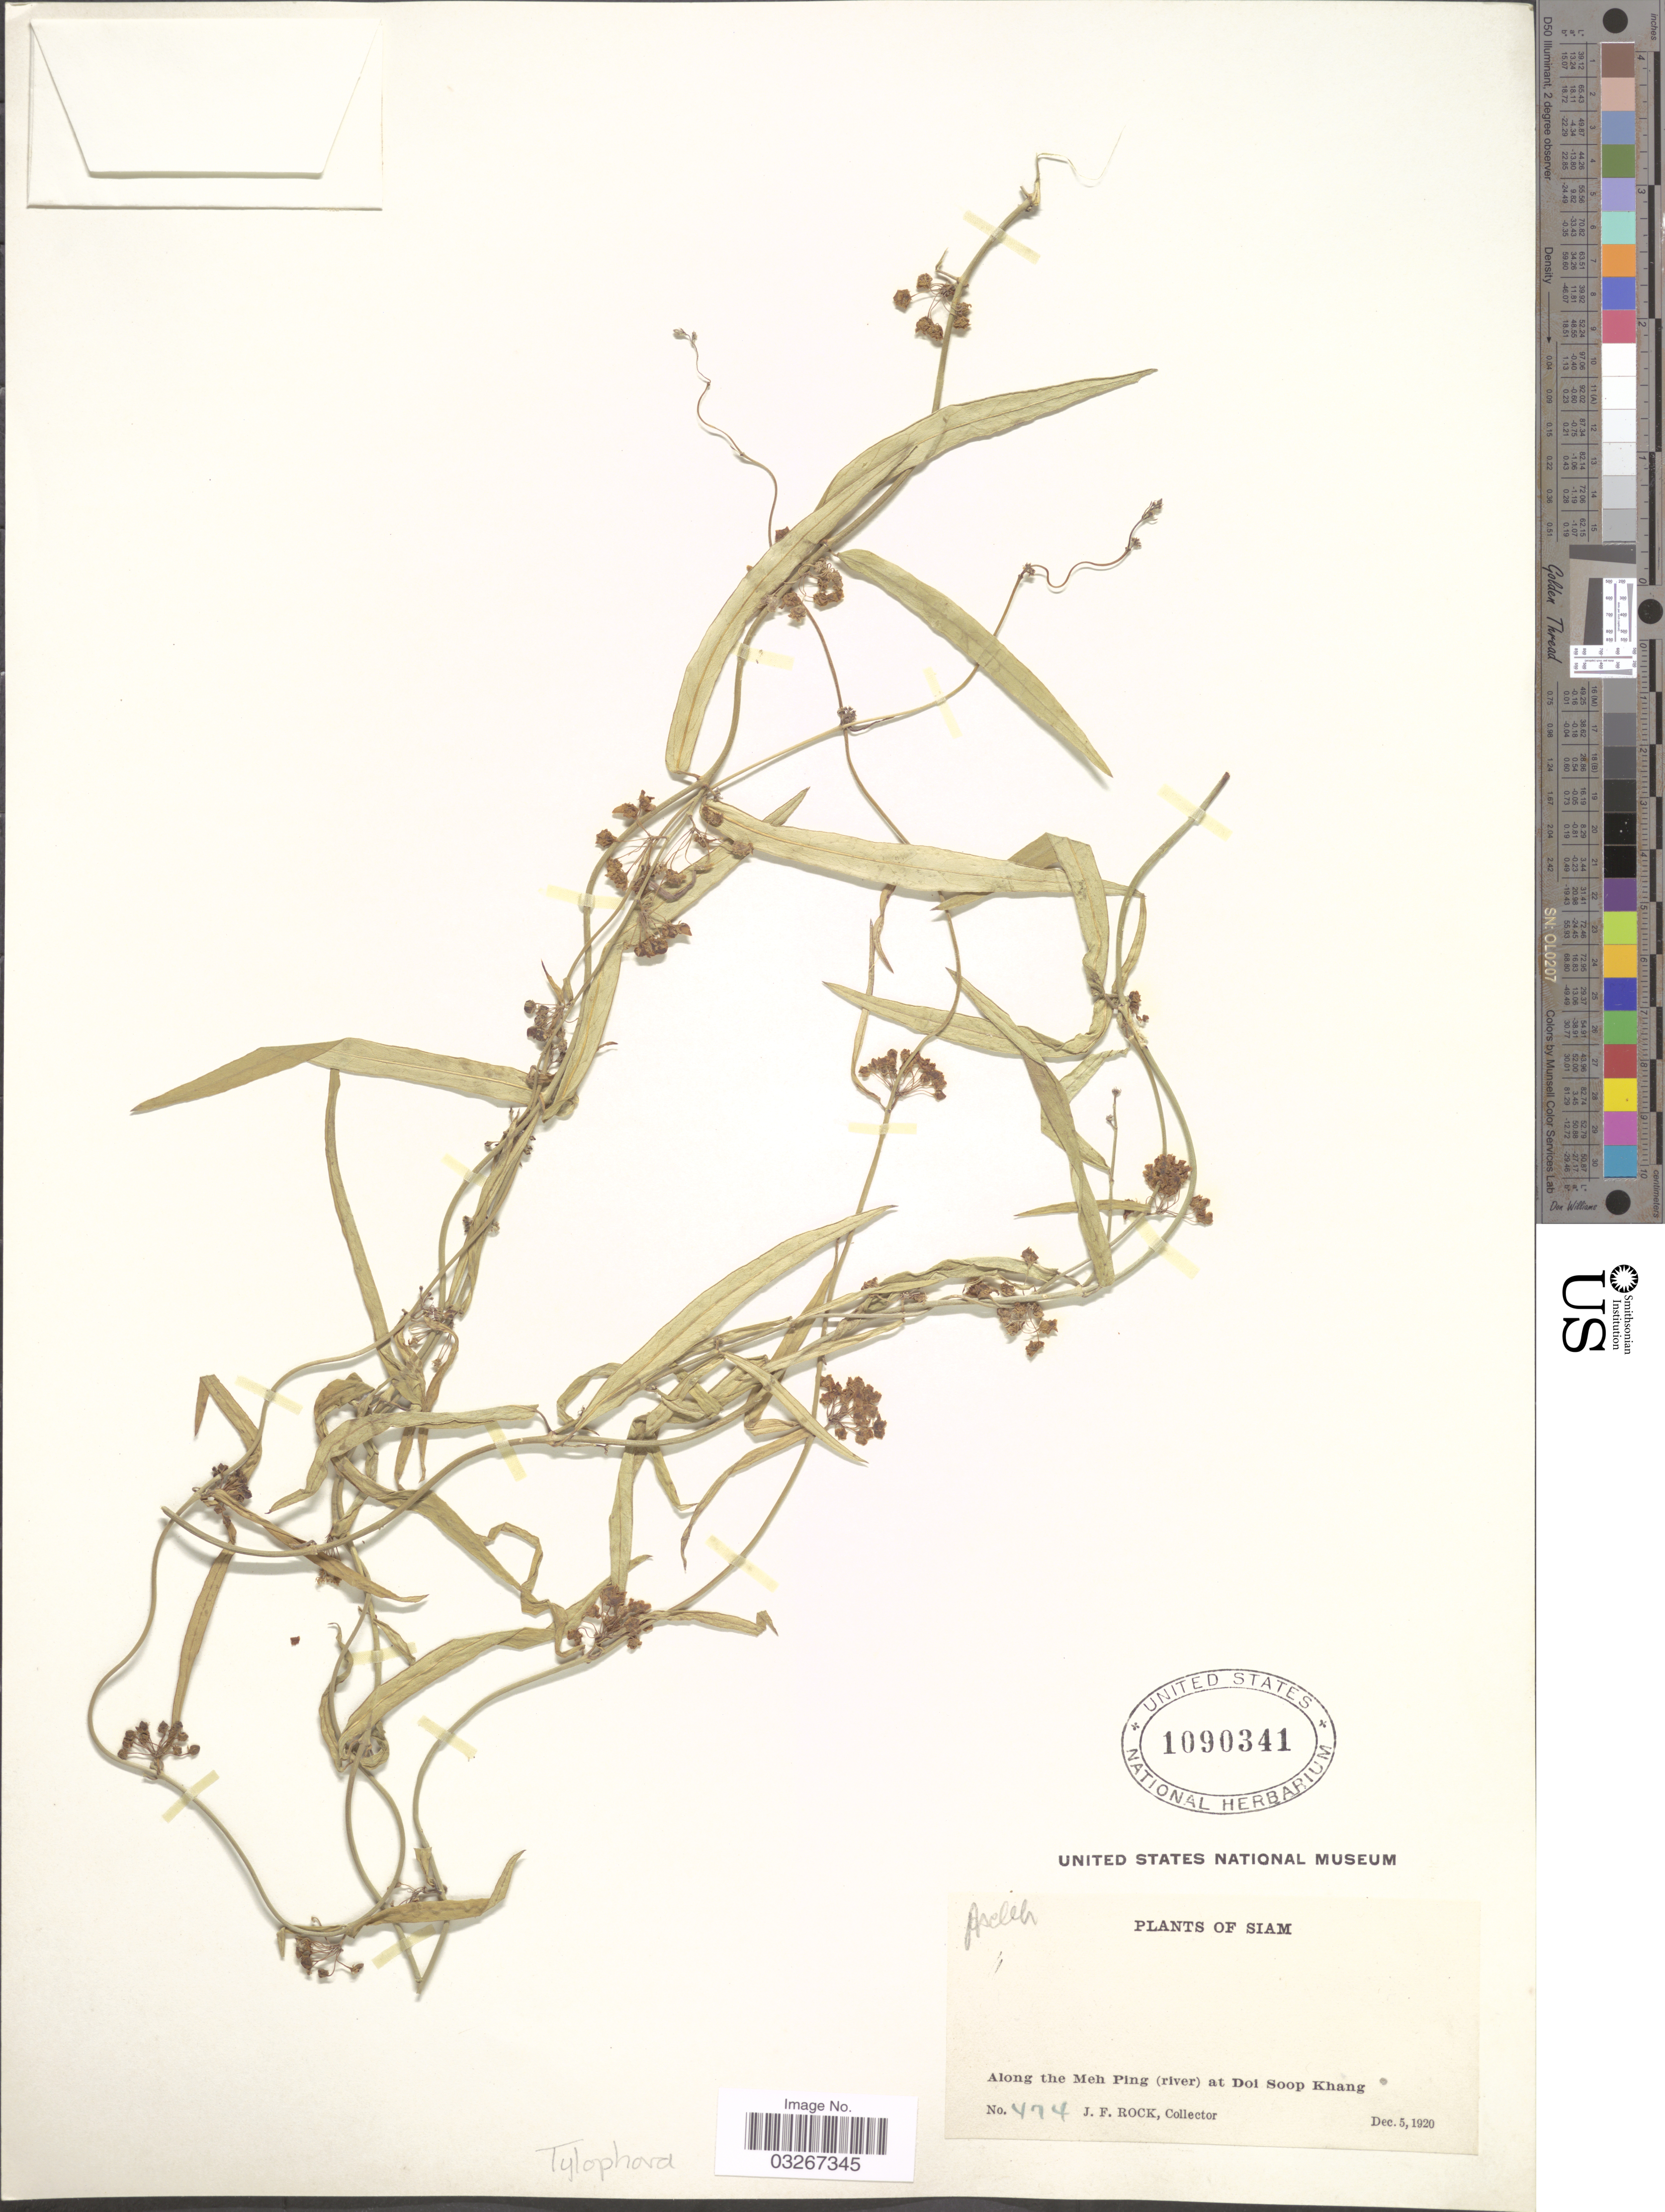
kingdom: Plantae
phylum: Tracheophyta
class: Magnoliopsida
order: Gentianales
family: Apocynaceae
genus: Tylophora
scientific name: Tylophora sp.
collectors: J. Rock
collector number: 474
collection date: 1920-12-05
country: Thailand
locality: Siam. Along the Meh Ping (river) at Doi Soop Khang.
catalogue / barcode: US 1090341